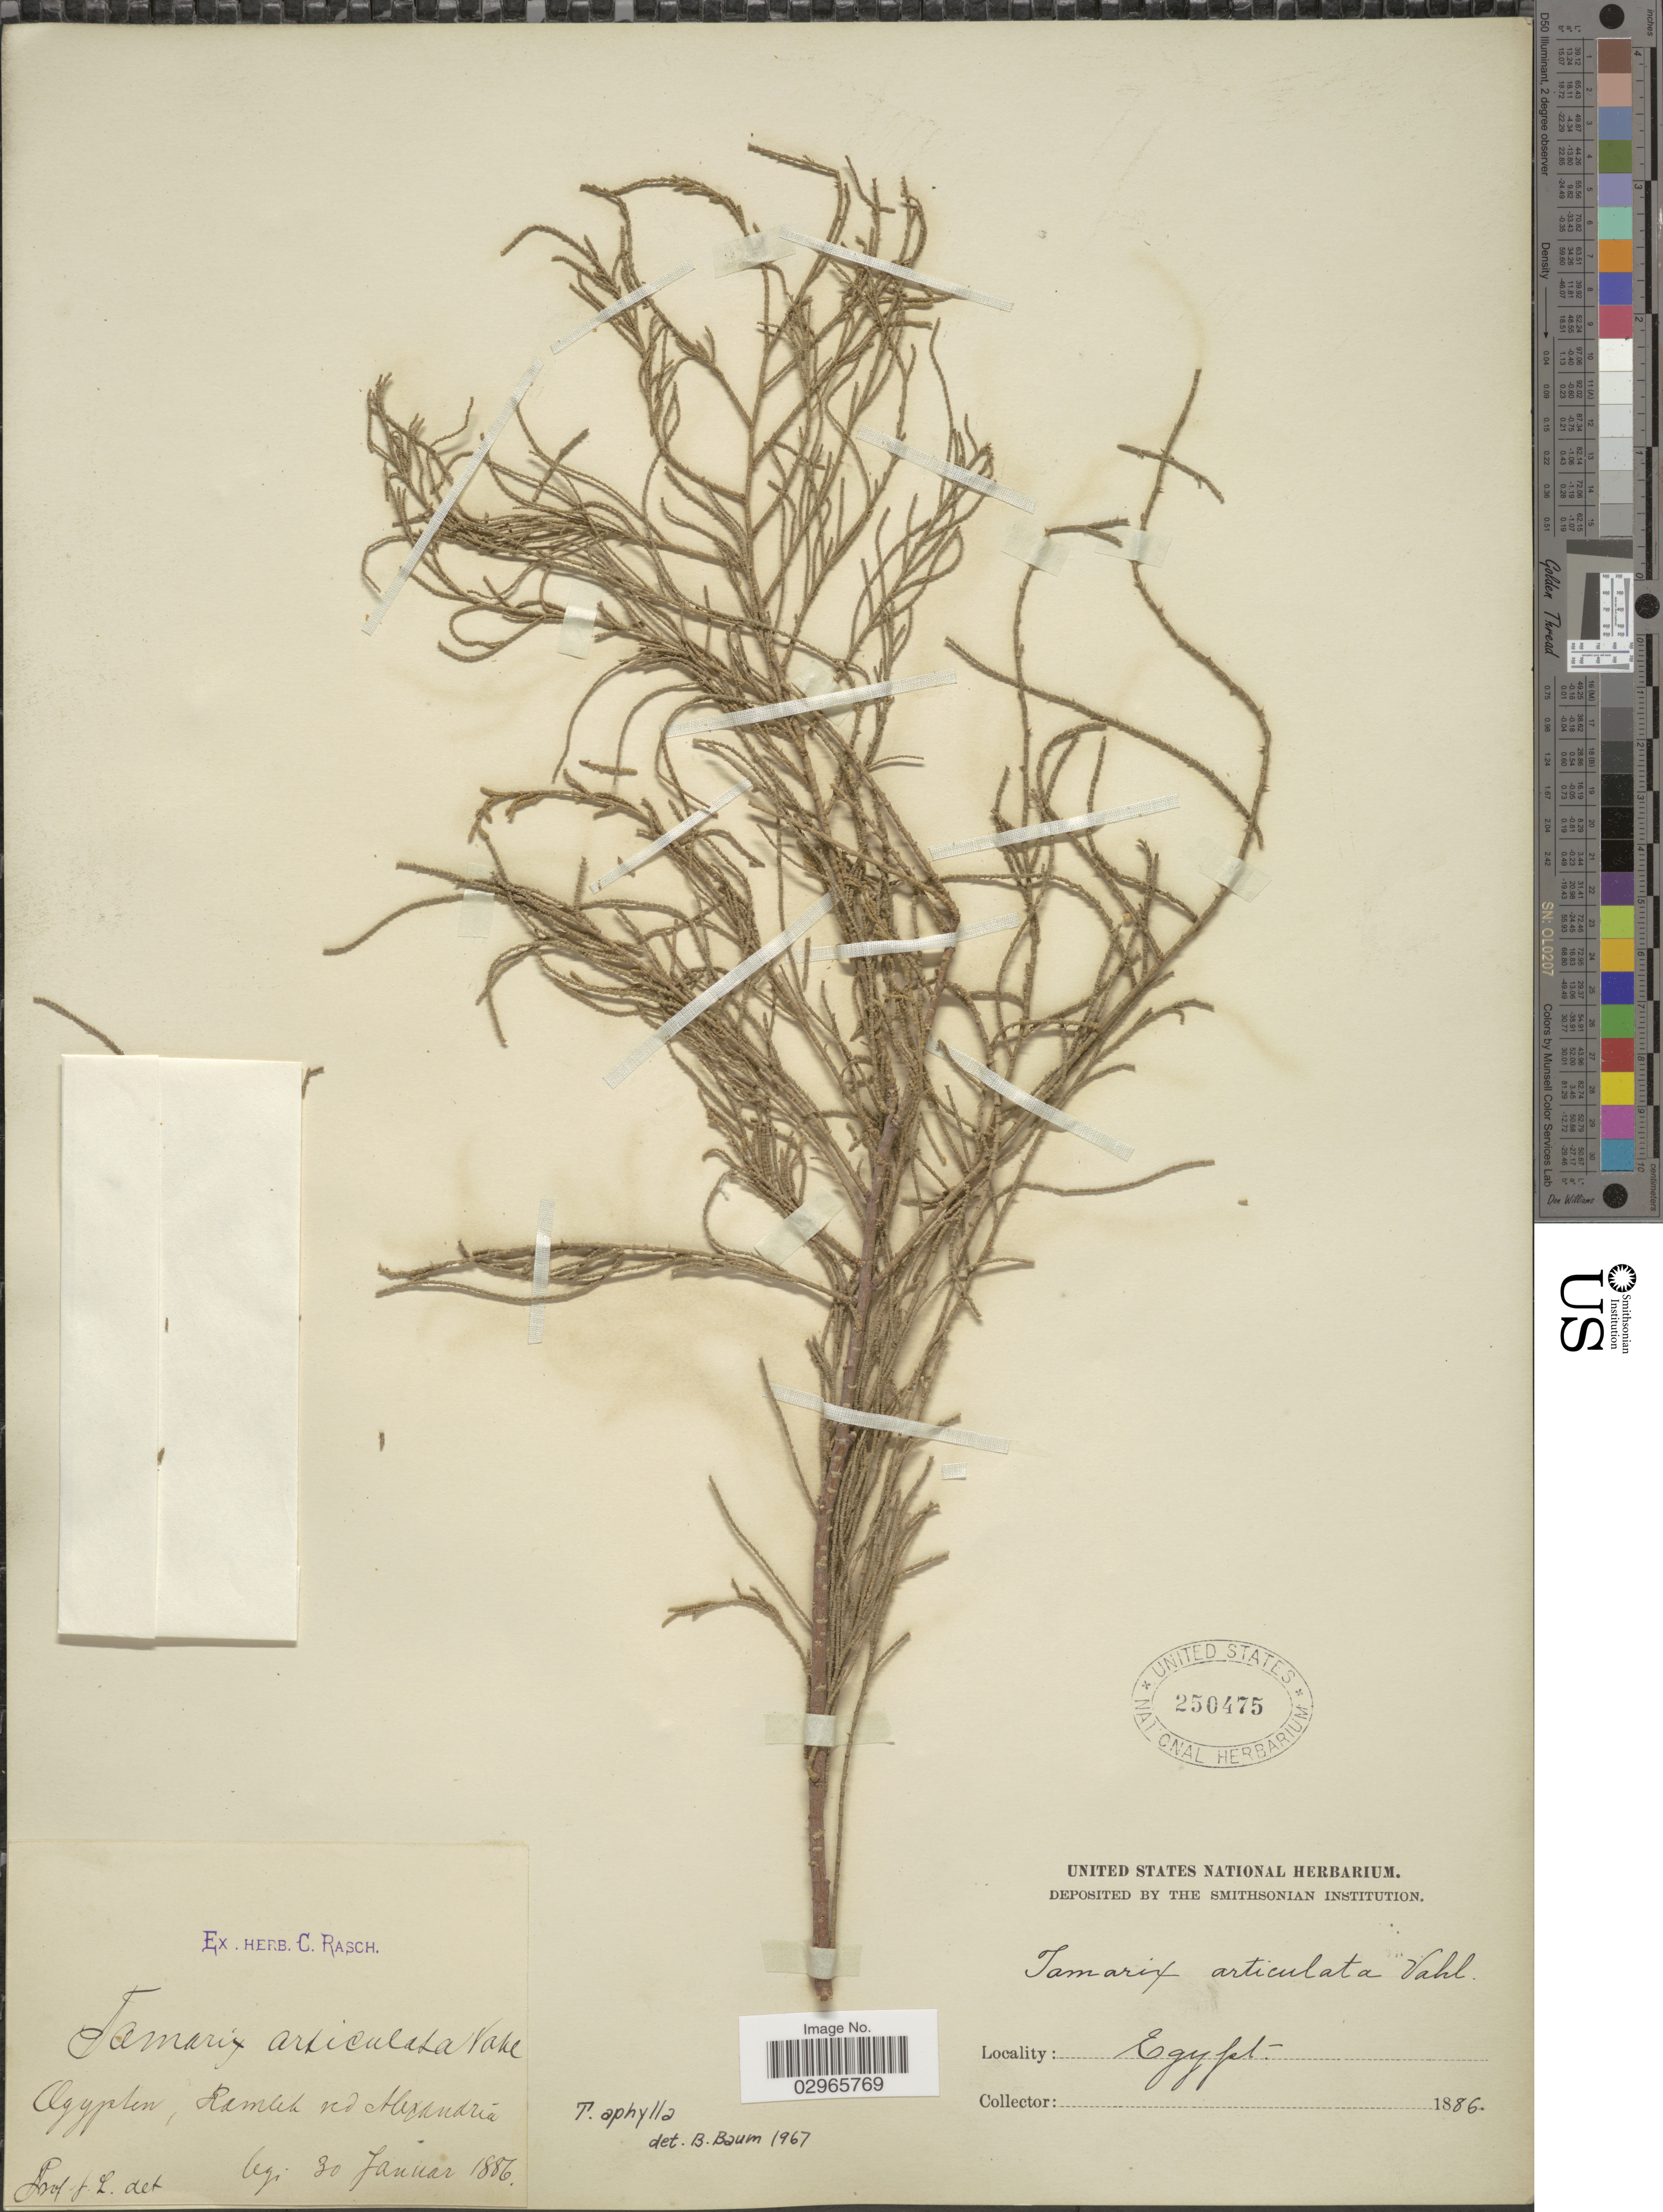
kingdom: Plantae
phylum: Tracheophyta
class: Magnoliopsida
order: Caryophyllales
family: Tamaricaceae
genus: Tamarix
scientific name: Tamarix aphylla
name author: (L.) H. Karst.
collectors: C. Rasch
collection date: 1886-01-30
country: Egypt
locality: Ramleh ud [interpreted] Alexandria.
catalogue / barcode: US 250475